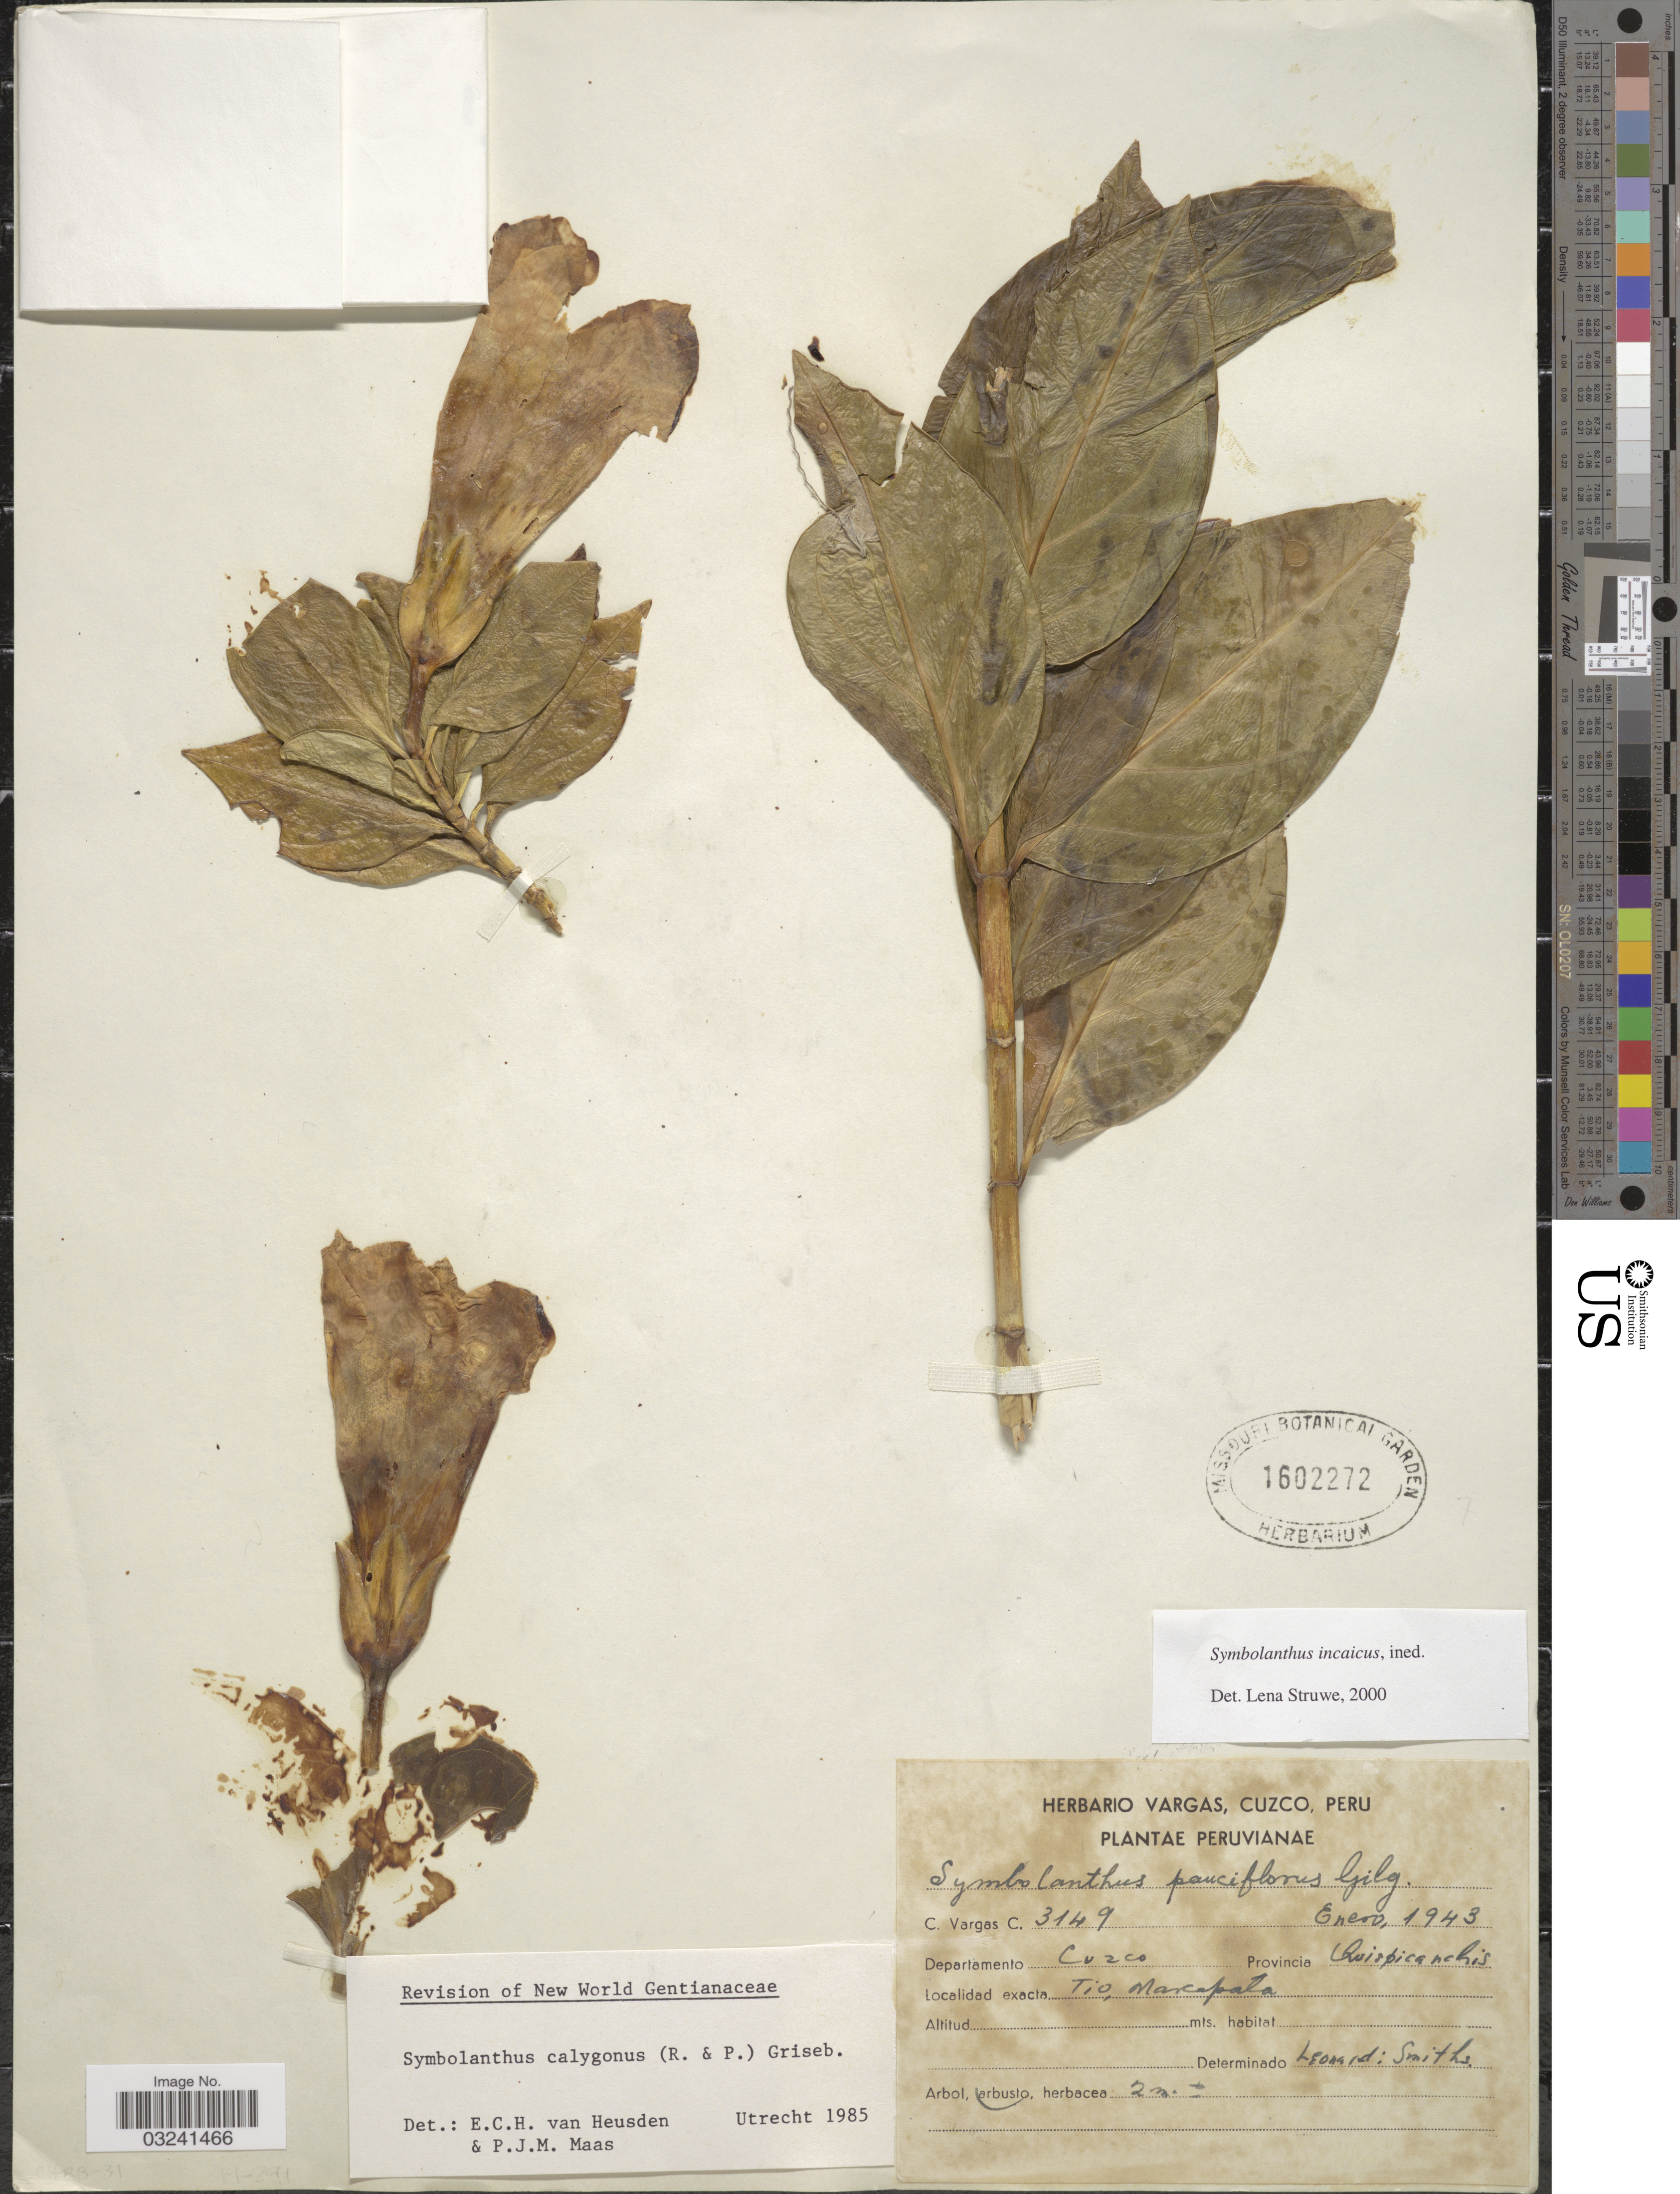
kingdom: Plantae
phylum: Tracheophyta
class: Magnoliopsida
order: Gentianales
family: Gentianaceae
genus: Symbolanthus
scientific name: Symbolanthus incaicus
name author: J.E. Molina & Struwe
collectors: C. Vargas Calderón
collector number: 3149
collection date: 1943-01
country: Peru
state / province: Cusco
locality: Departamento Cuzco, Provincia Quispicanchis. Tio, Marcapata.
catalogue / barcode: US 1602272